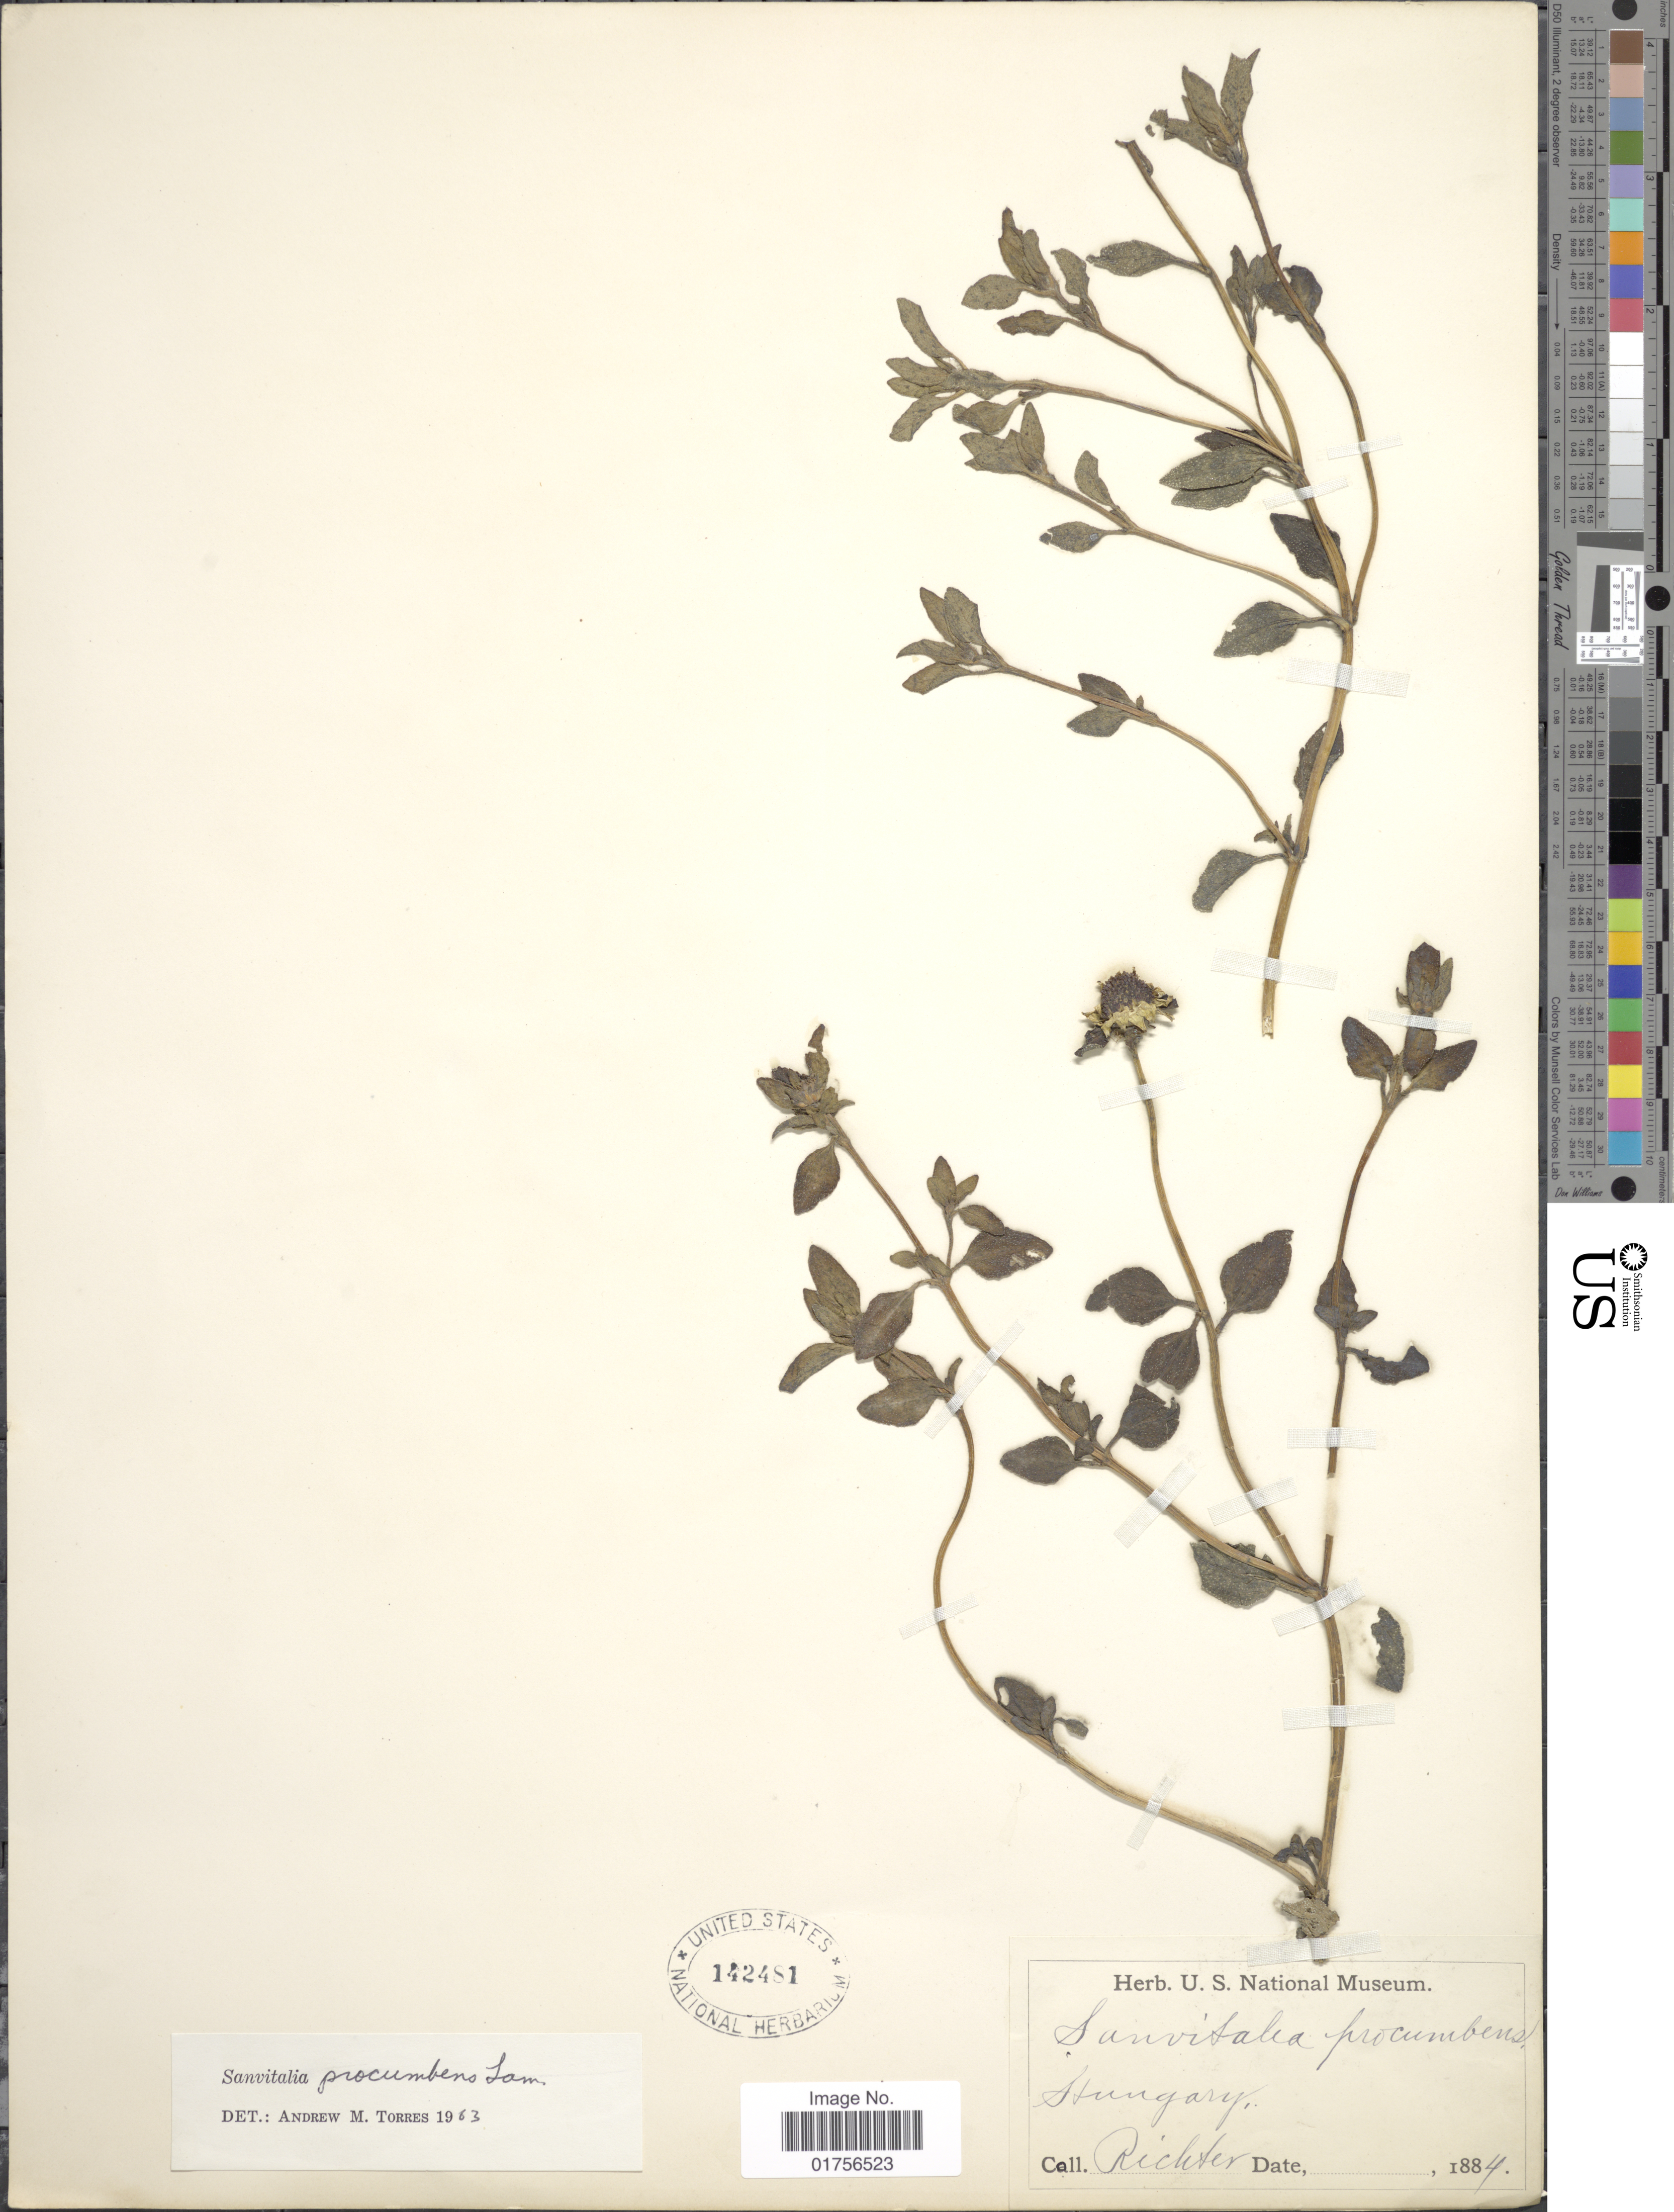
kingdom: Plantae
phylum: Tracheophyta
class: Magnoliopsida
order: Asterales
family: Asteraceae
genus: Sanvitalia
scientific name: Sanvitalia procumbens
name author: Lam.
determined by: Skibicki, Samuel V.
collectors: -- Richter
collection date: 1884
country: Hungary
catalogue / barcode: US 142481